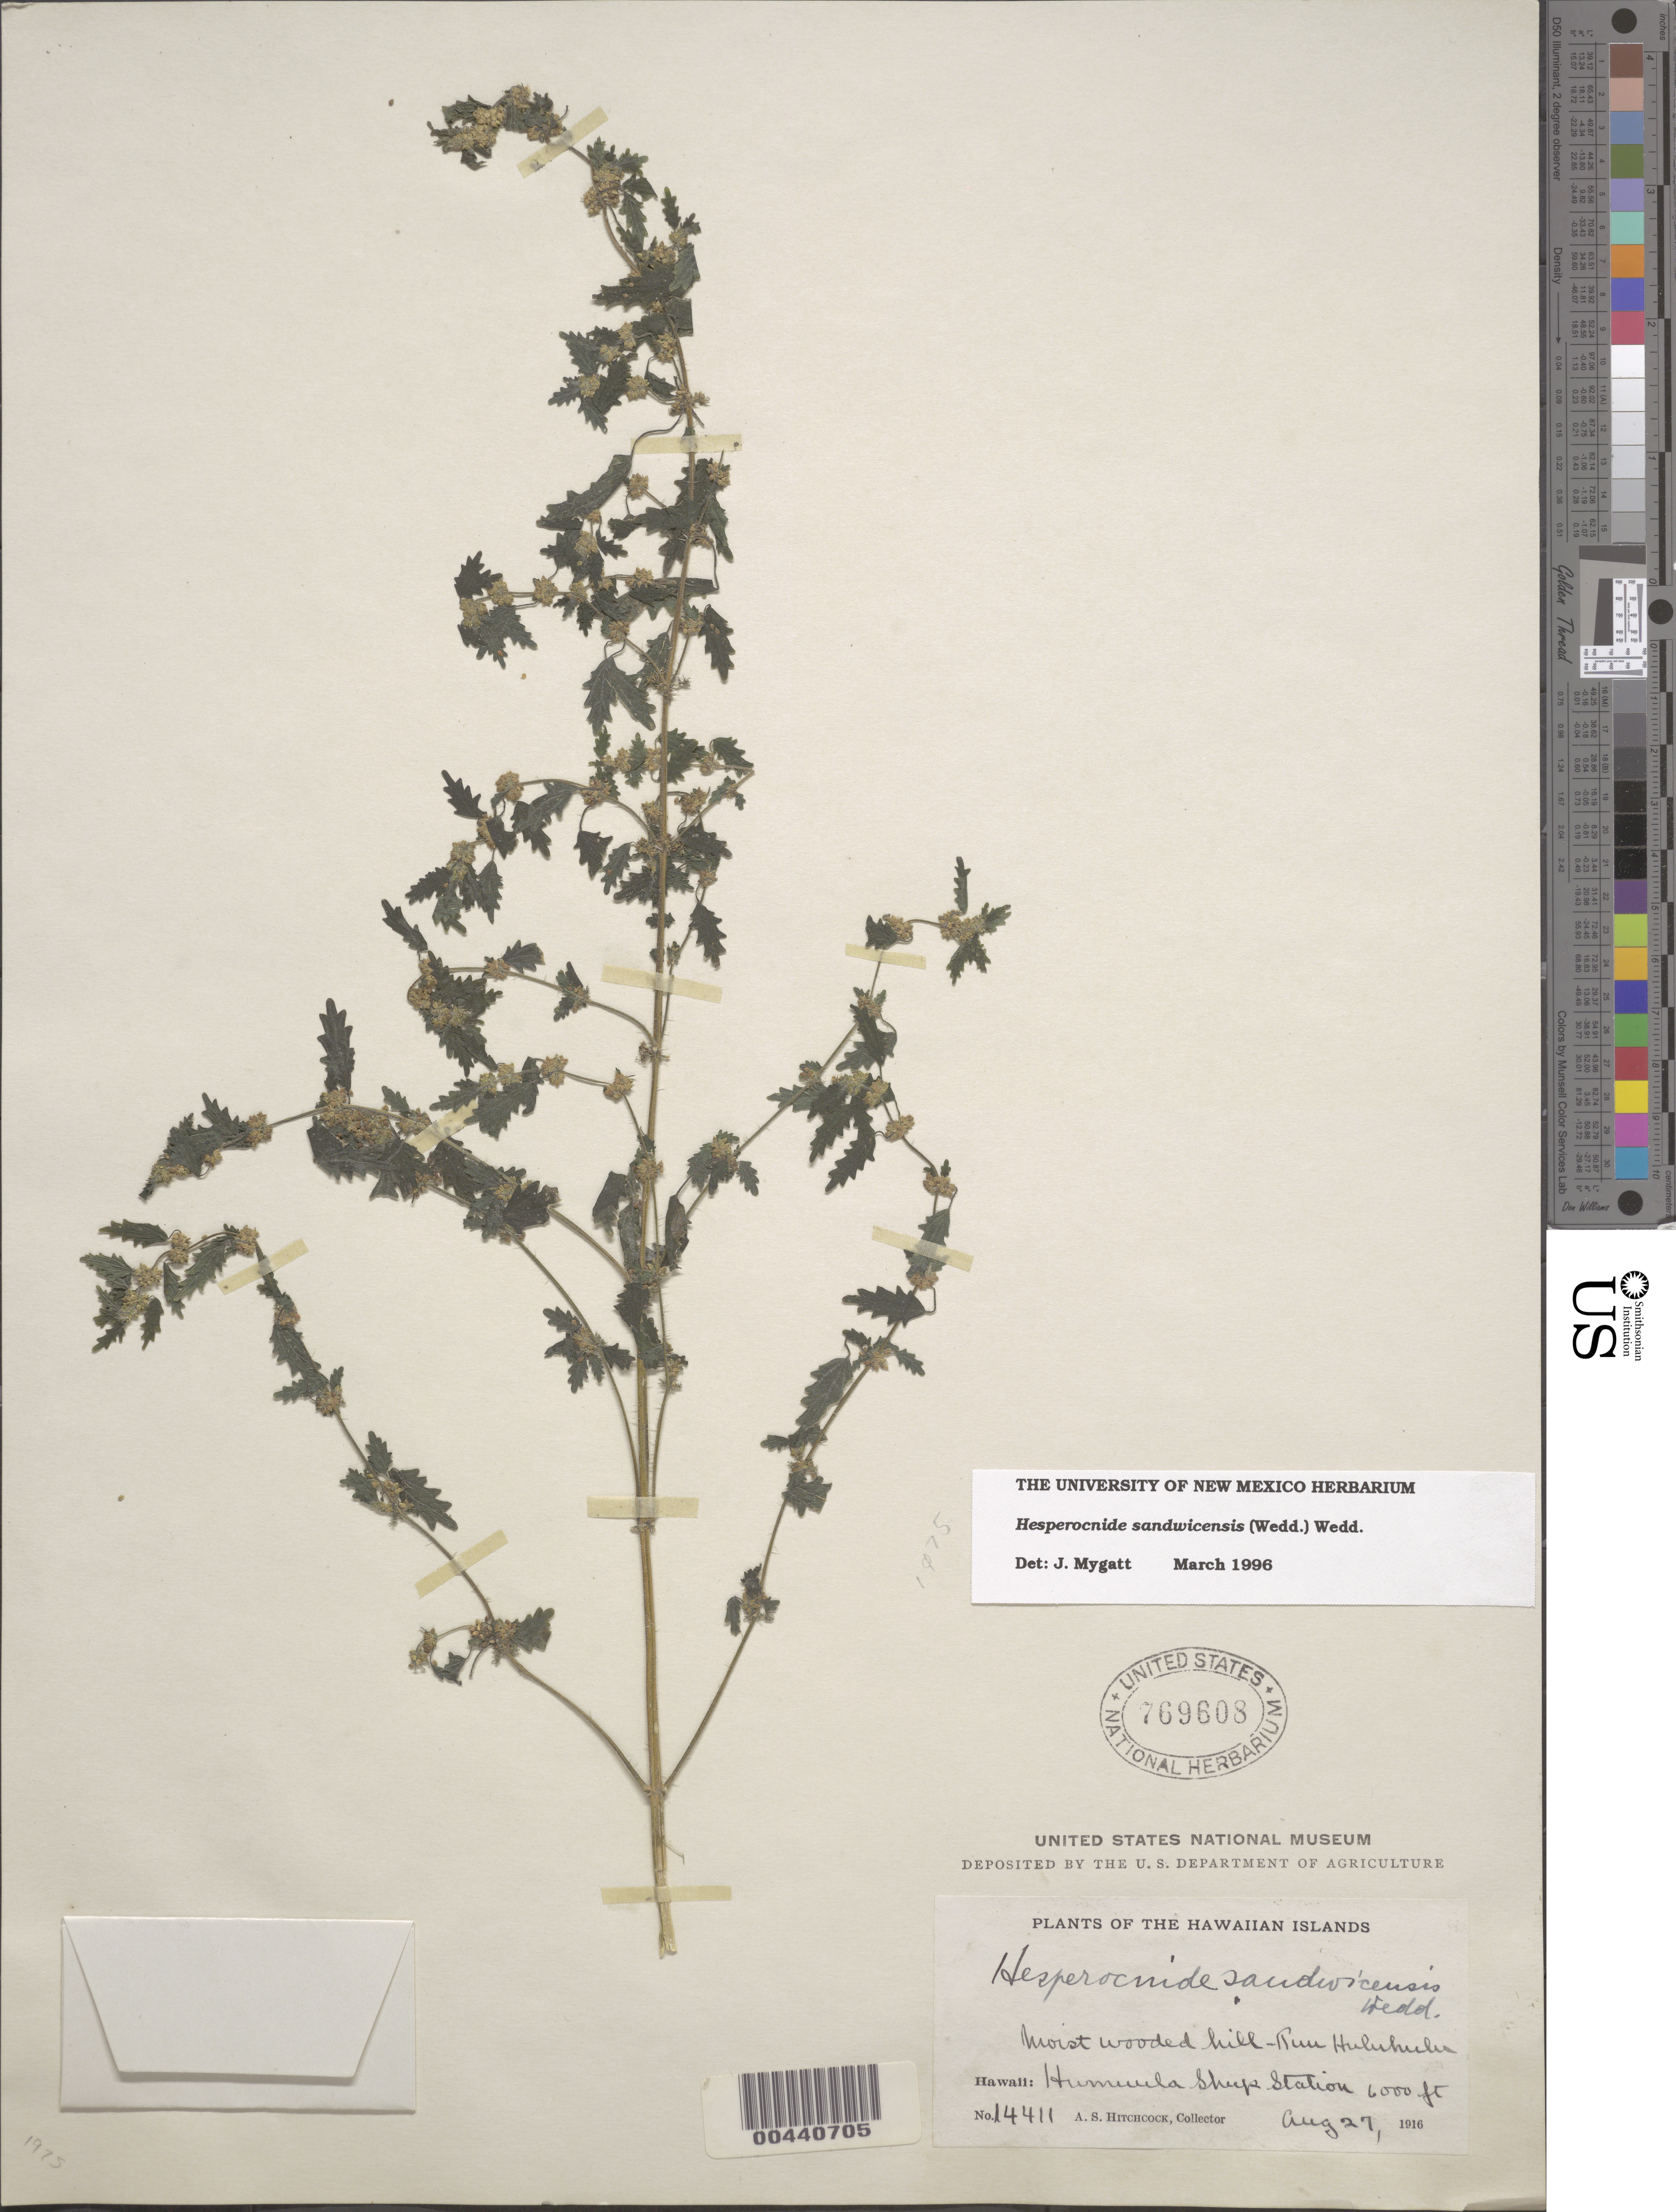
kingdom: Plantae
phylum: Tracheophyta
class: Magnoliopsida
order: Rosales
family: Urticaceae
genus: Urtica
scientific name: Urtica sandwicensis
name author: Wedd.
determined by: Wagner, W. L., (BOT), Smithsonian Institution - National Museum of Natural History (UNITED STATES)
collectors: A. S. Hitchcock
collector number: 14411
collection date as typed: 27 Aug 1916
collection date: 1916-08-27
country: United States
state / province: Hawaii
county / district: Hawaii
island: Hawaii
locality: Humuula Sheep Station, Puu Huluhulu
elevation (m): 1829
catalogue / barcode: US 769608